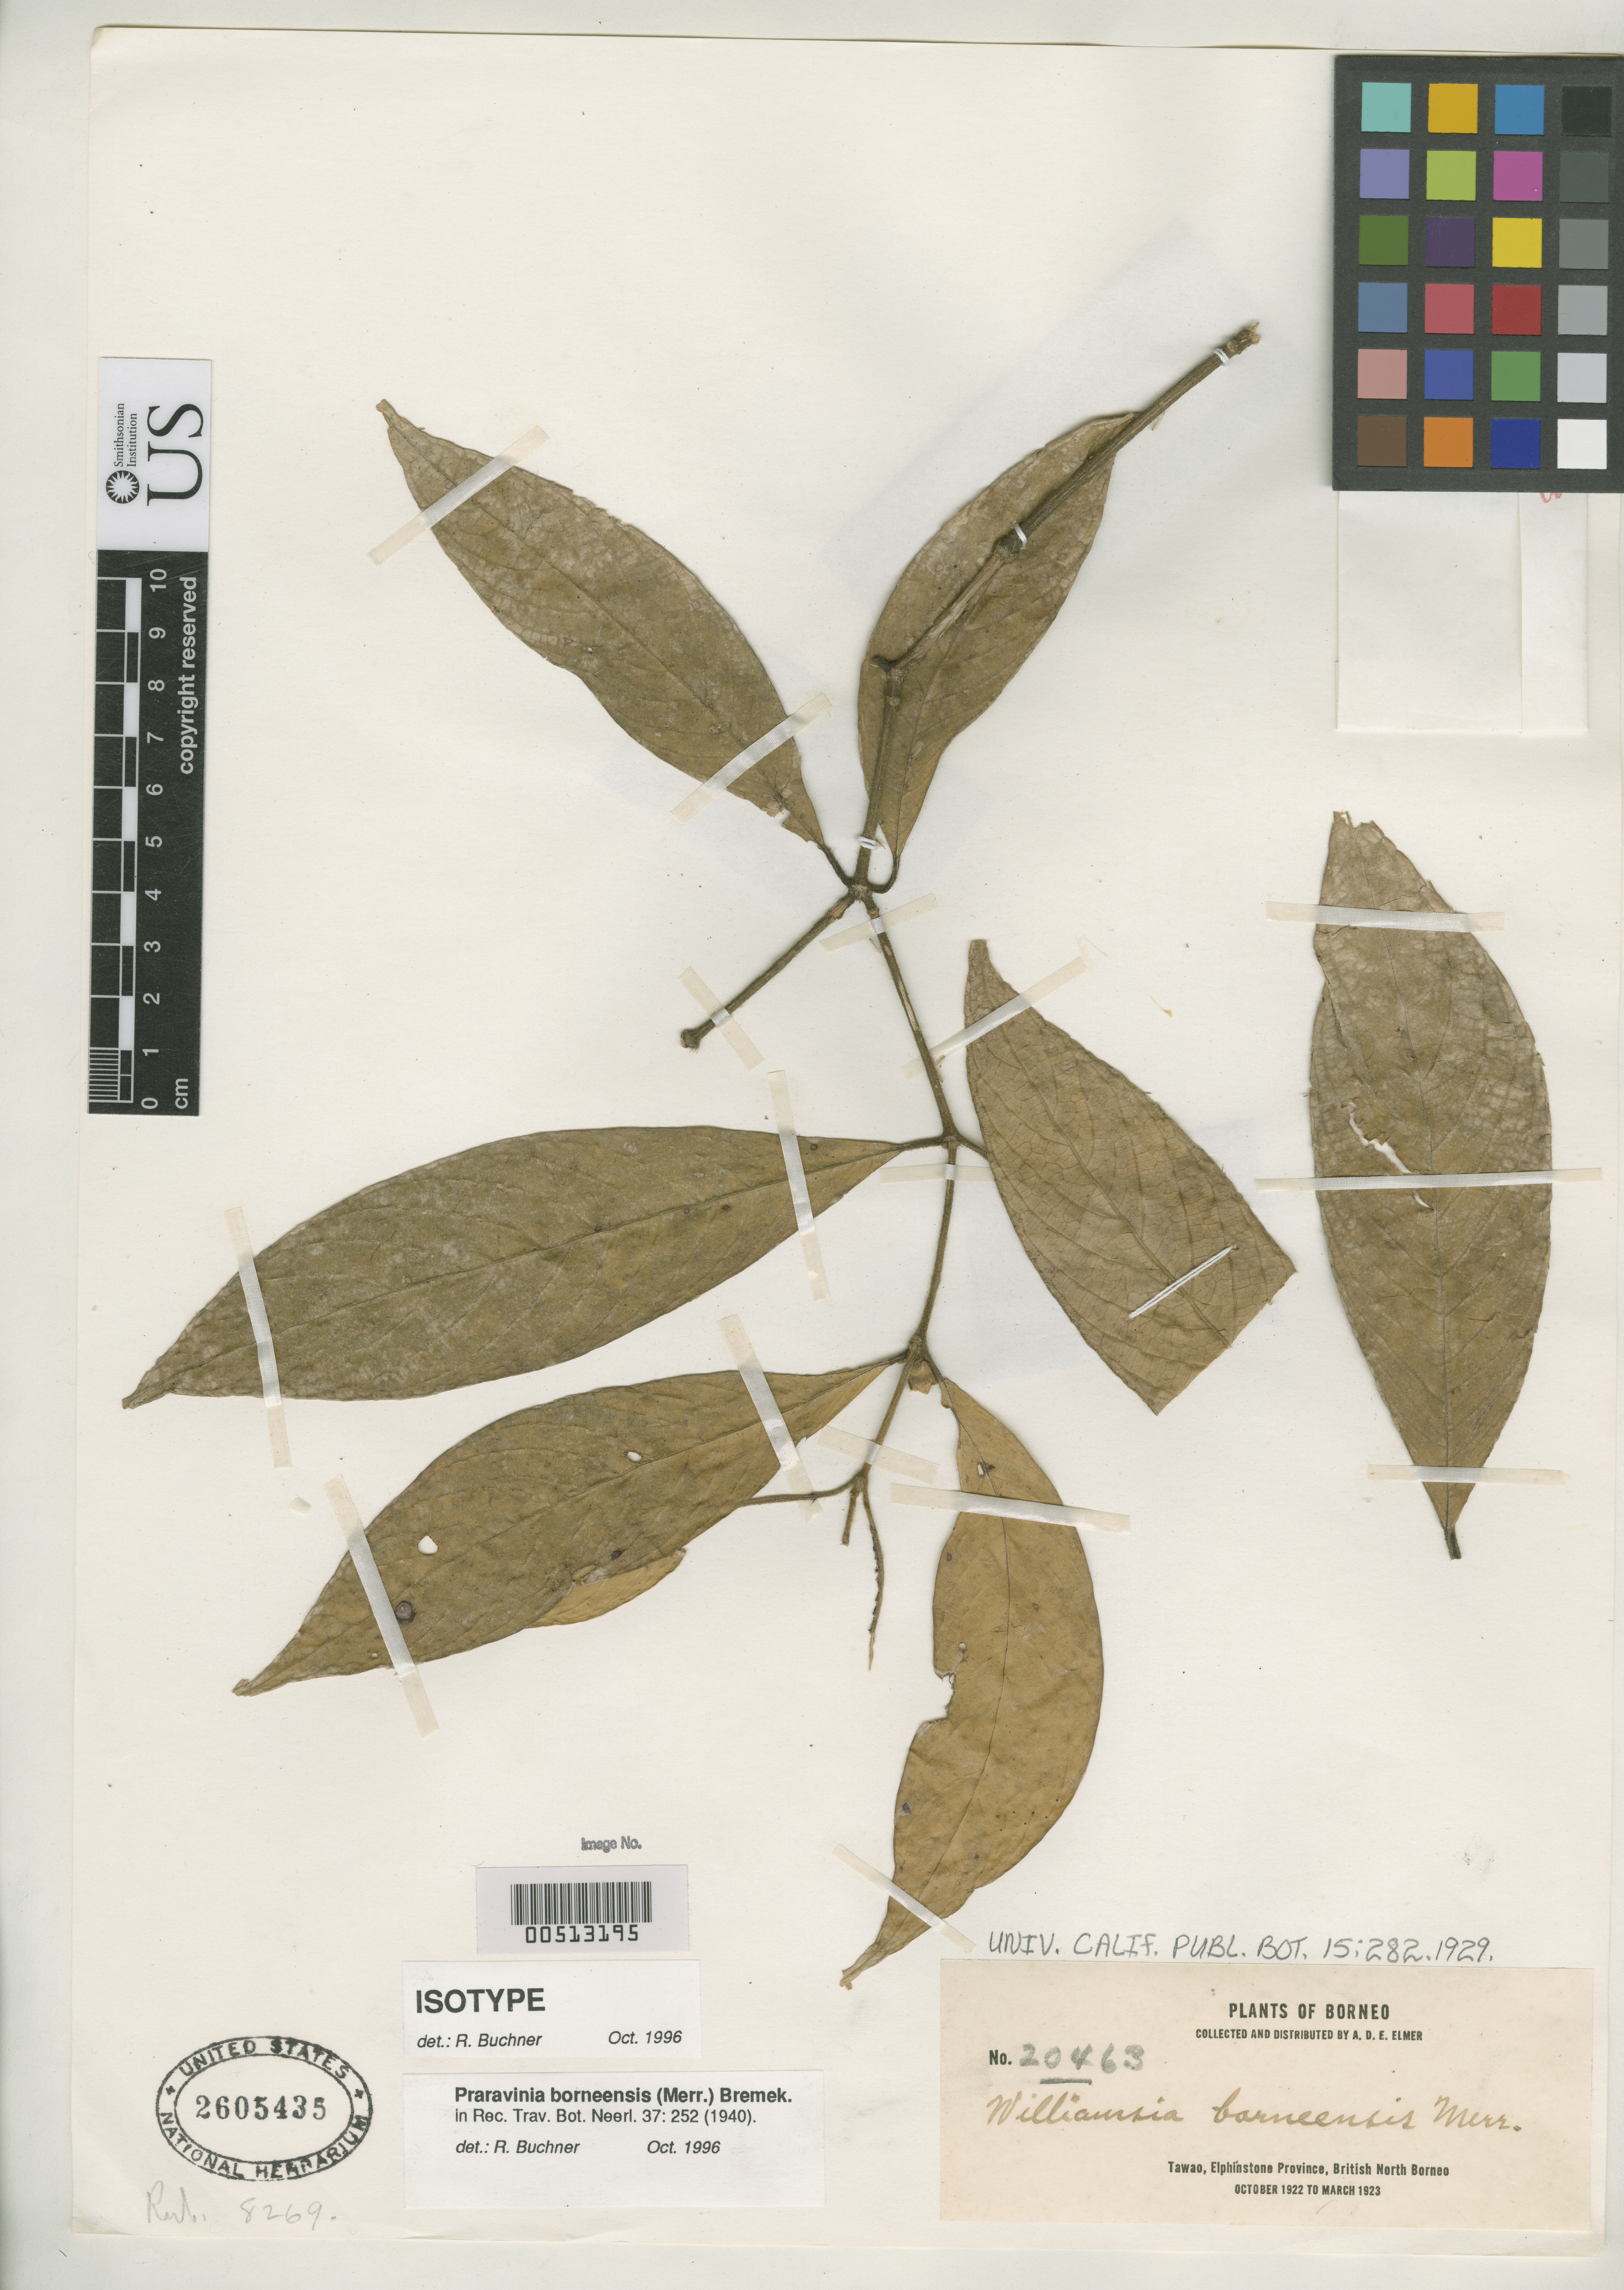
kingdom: Plantae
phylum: Tracheophyta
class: Magnoliopsida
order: Gentianales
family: Rubiaceae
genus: Williamsia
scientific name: Williamsia borneensis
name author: Merr.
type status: Isotype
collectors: A. D. E. Elmer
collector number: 20463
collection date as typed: Oct 1922 to -- Mar 1923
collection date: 1922-10/1923-03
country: Malaysia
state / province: Sabah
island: Borneo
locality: Tawao, Elphinstone Province, British North Borneo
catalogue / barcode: US 2605435